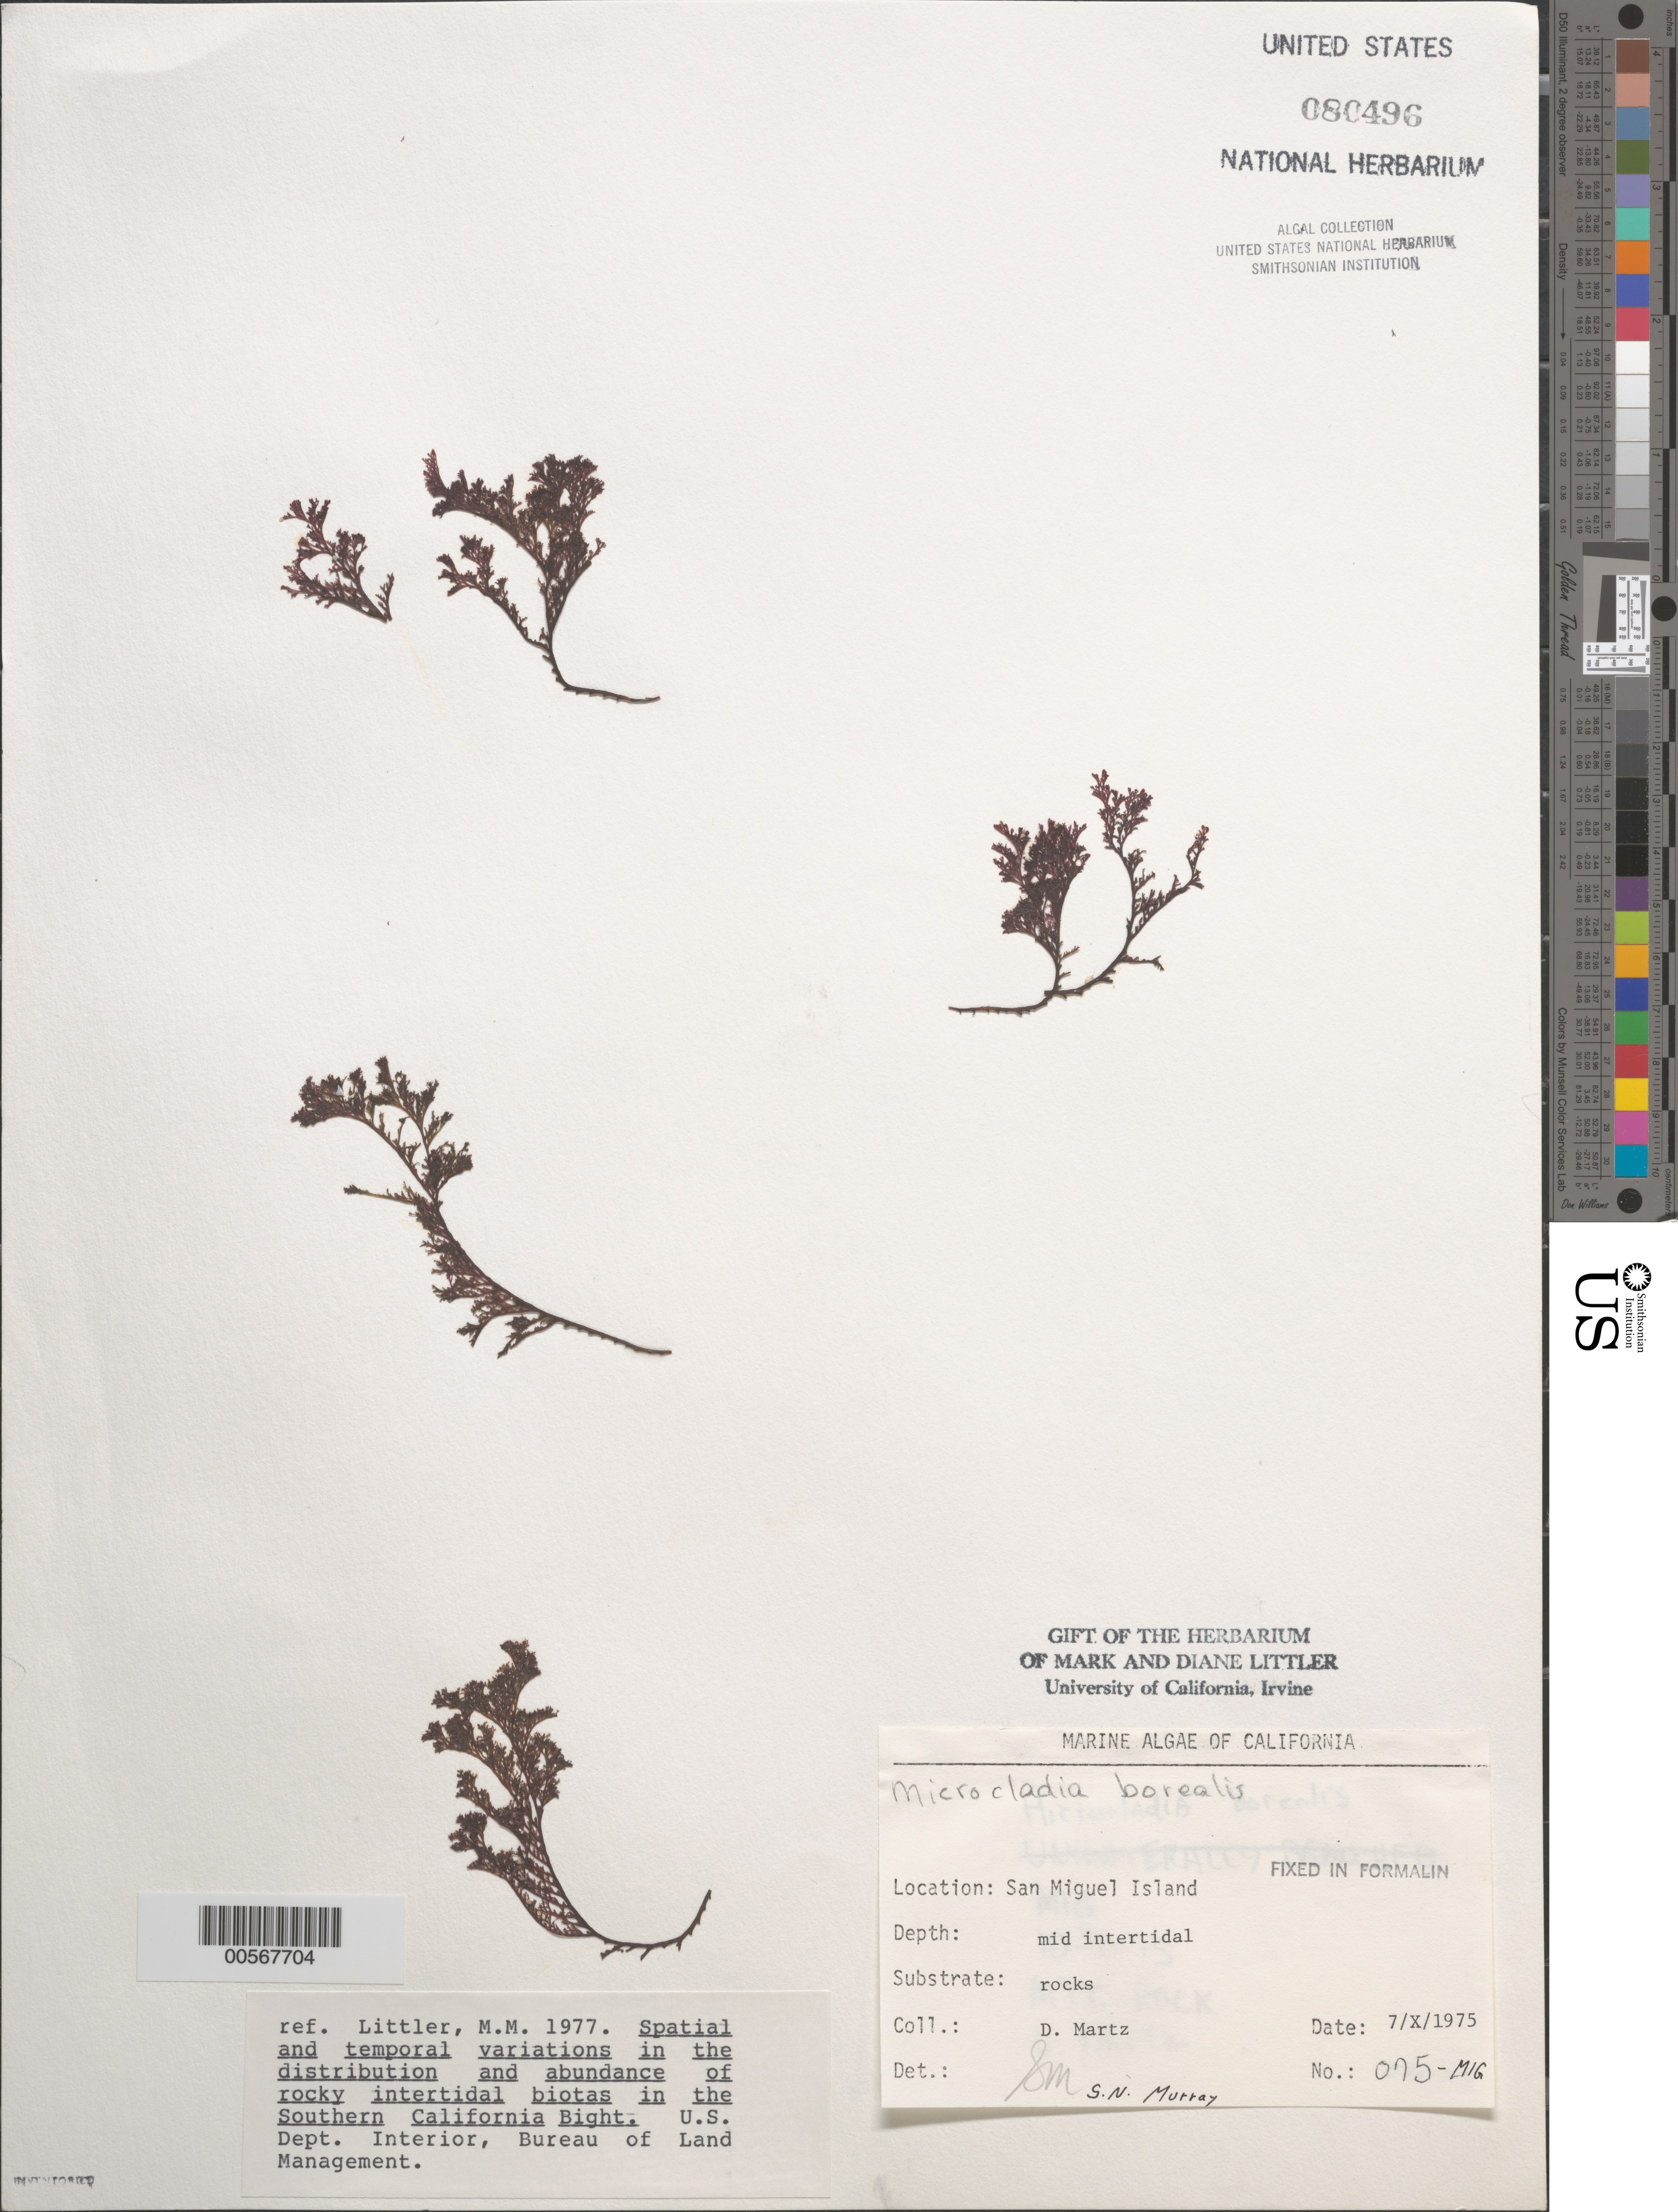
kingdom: Plantae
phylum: Rhodophyta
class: Florideophyceae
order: Ceramiales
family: Ceramiaceae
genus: Microcladia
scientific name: Microcladia borealis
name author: Rupr.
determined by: Murray, S. N.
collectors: D. Martz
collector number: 075-mig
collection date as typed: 07 Oct 1975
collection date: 1975-10-07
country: United States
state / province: California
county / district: Santa Barbara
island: San Miguel Island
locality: Cuyler Harbor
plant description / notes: BLM-SOCALBIGHT Rocky Intertidal Survey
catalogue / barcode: US 80496